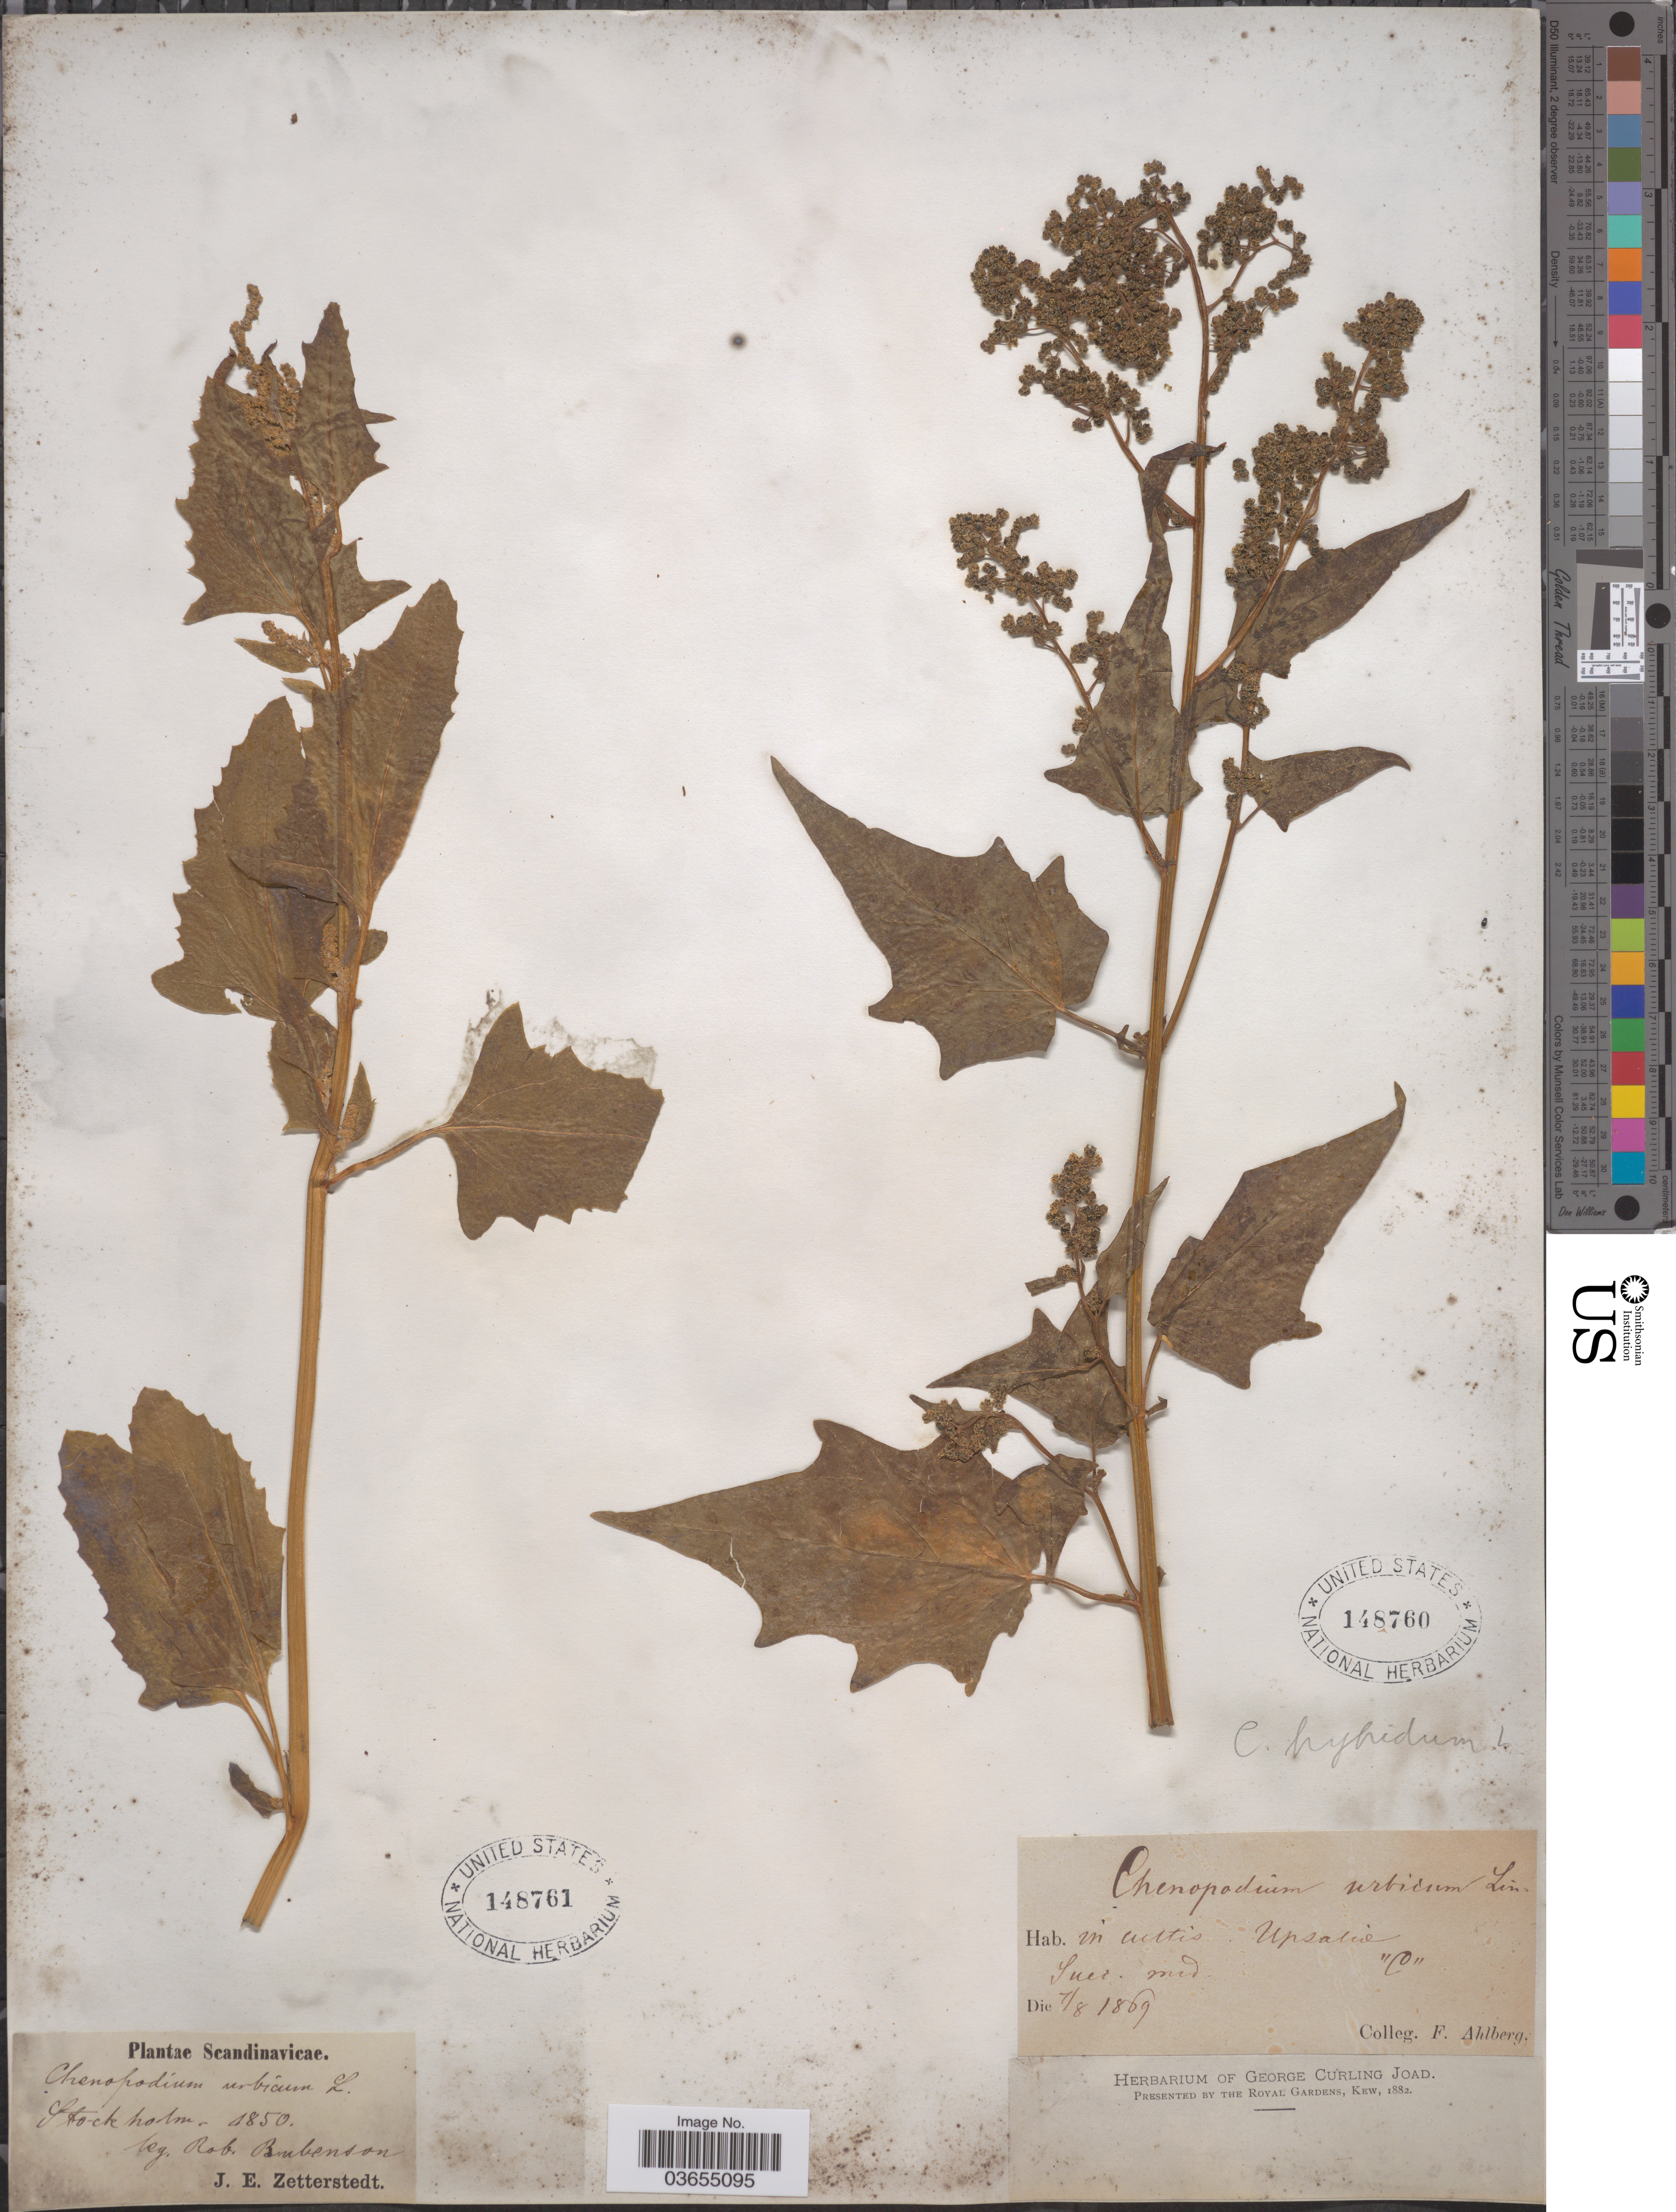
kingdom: Plantae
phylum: Tracheophyta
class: Magnoliopsida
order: Caryophyllales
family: Amaranthaceae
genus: Chenopodium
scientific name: Chenopodium urbicum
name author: L.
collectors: F. Ahlberg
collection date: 1869-08-07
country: Sweden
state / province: Uppsala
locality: In cuttis. Upsalia Suec. med.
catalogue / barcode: US 148760